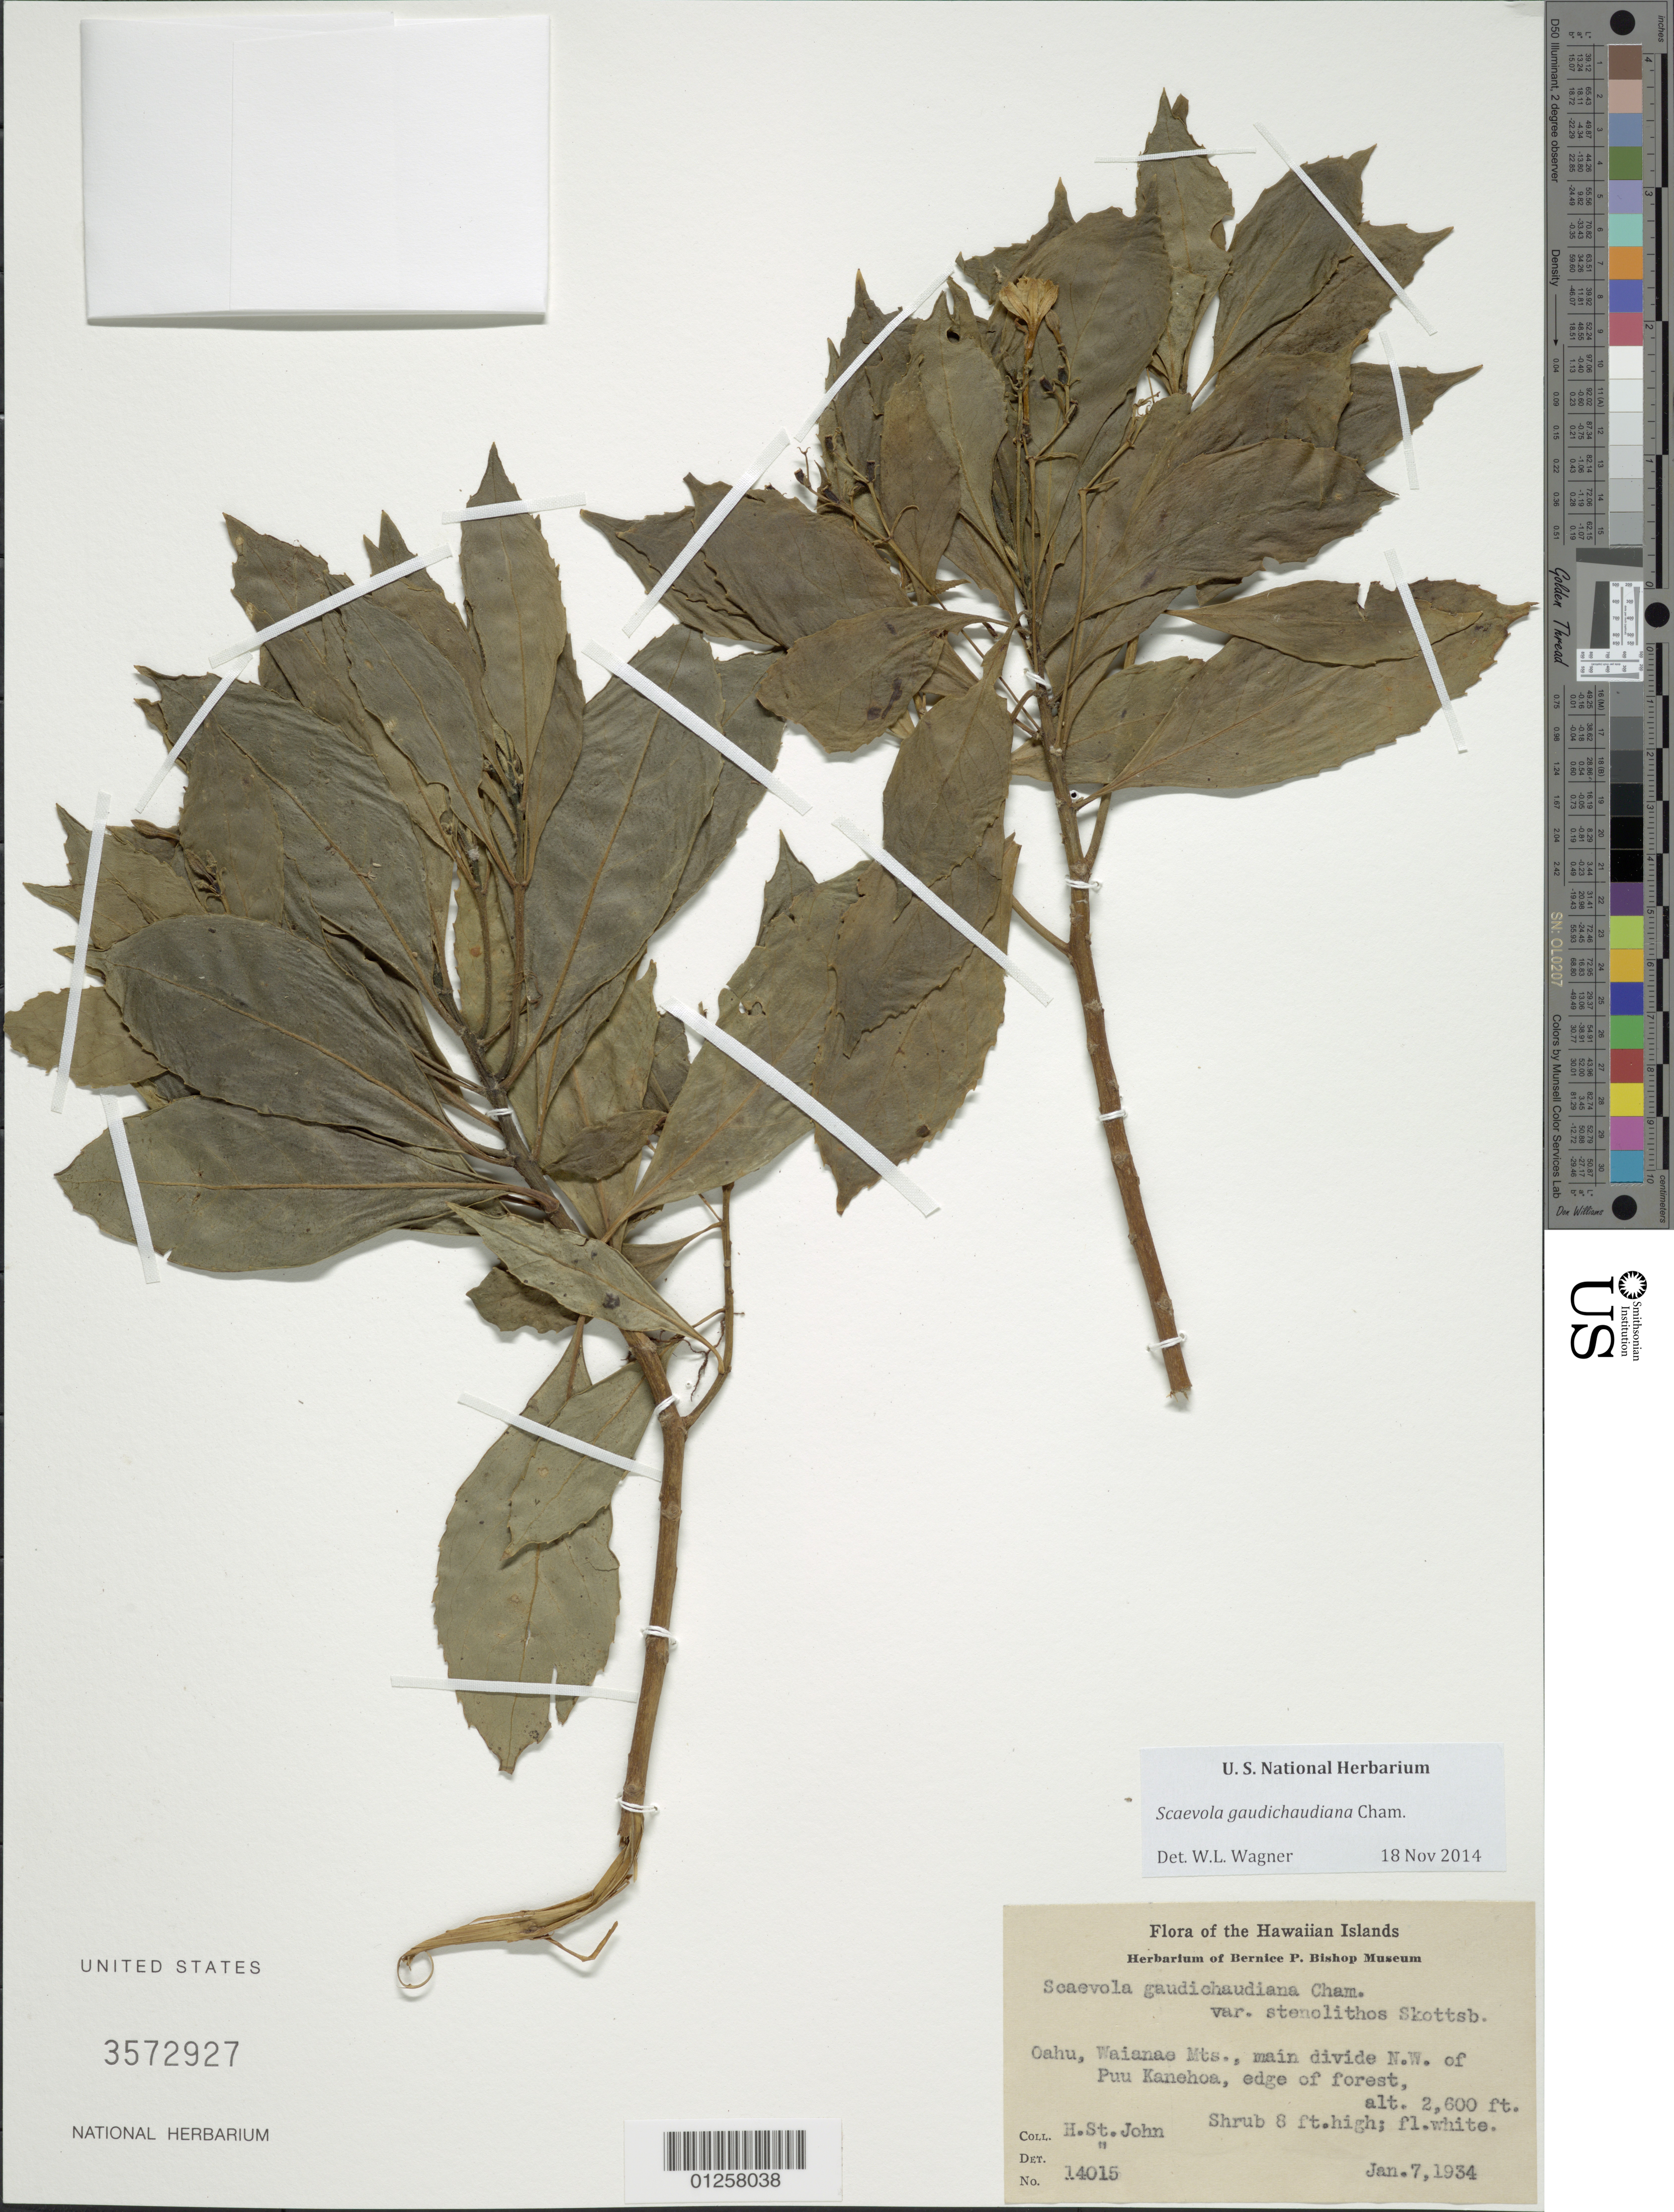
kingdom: Plantae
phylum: Tracheophyta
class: Magnoliopsida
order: Asterales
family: Goodeniaceae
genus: Scaevola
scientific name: Scaevola gaudichaudiana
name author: Cham.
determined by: Wagner, W. L., (BOT), Smithsonian Institution - National Museum of Natural History (UNITED STATES)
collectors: H. St. John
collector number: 13095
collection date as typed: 7 Jan 1934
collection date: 1934-01-07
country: United States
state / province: Hawaii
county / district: Honolulu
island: Oahu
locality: Waianae Mts., main divide northwest of Puu Kanehoa, Oahu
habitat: Edge of forest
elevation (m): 792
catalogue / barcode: US 3572927